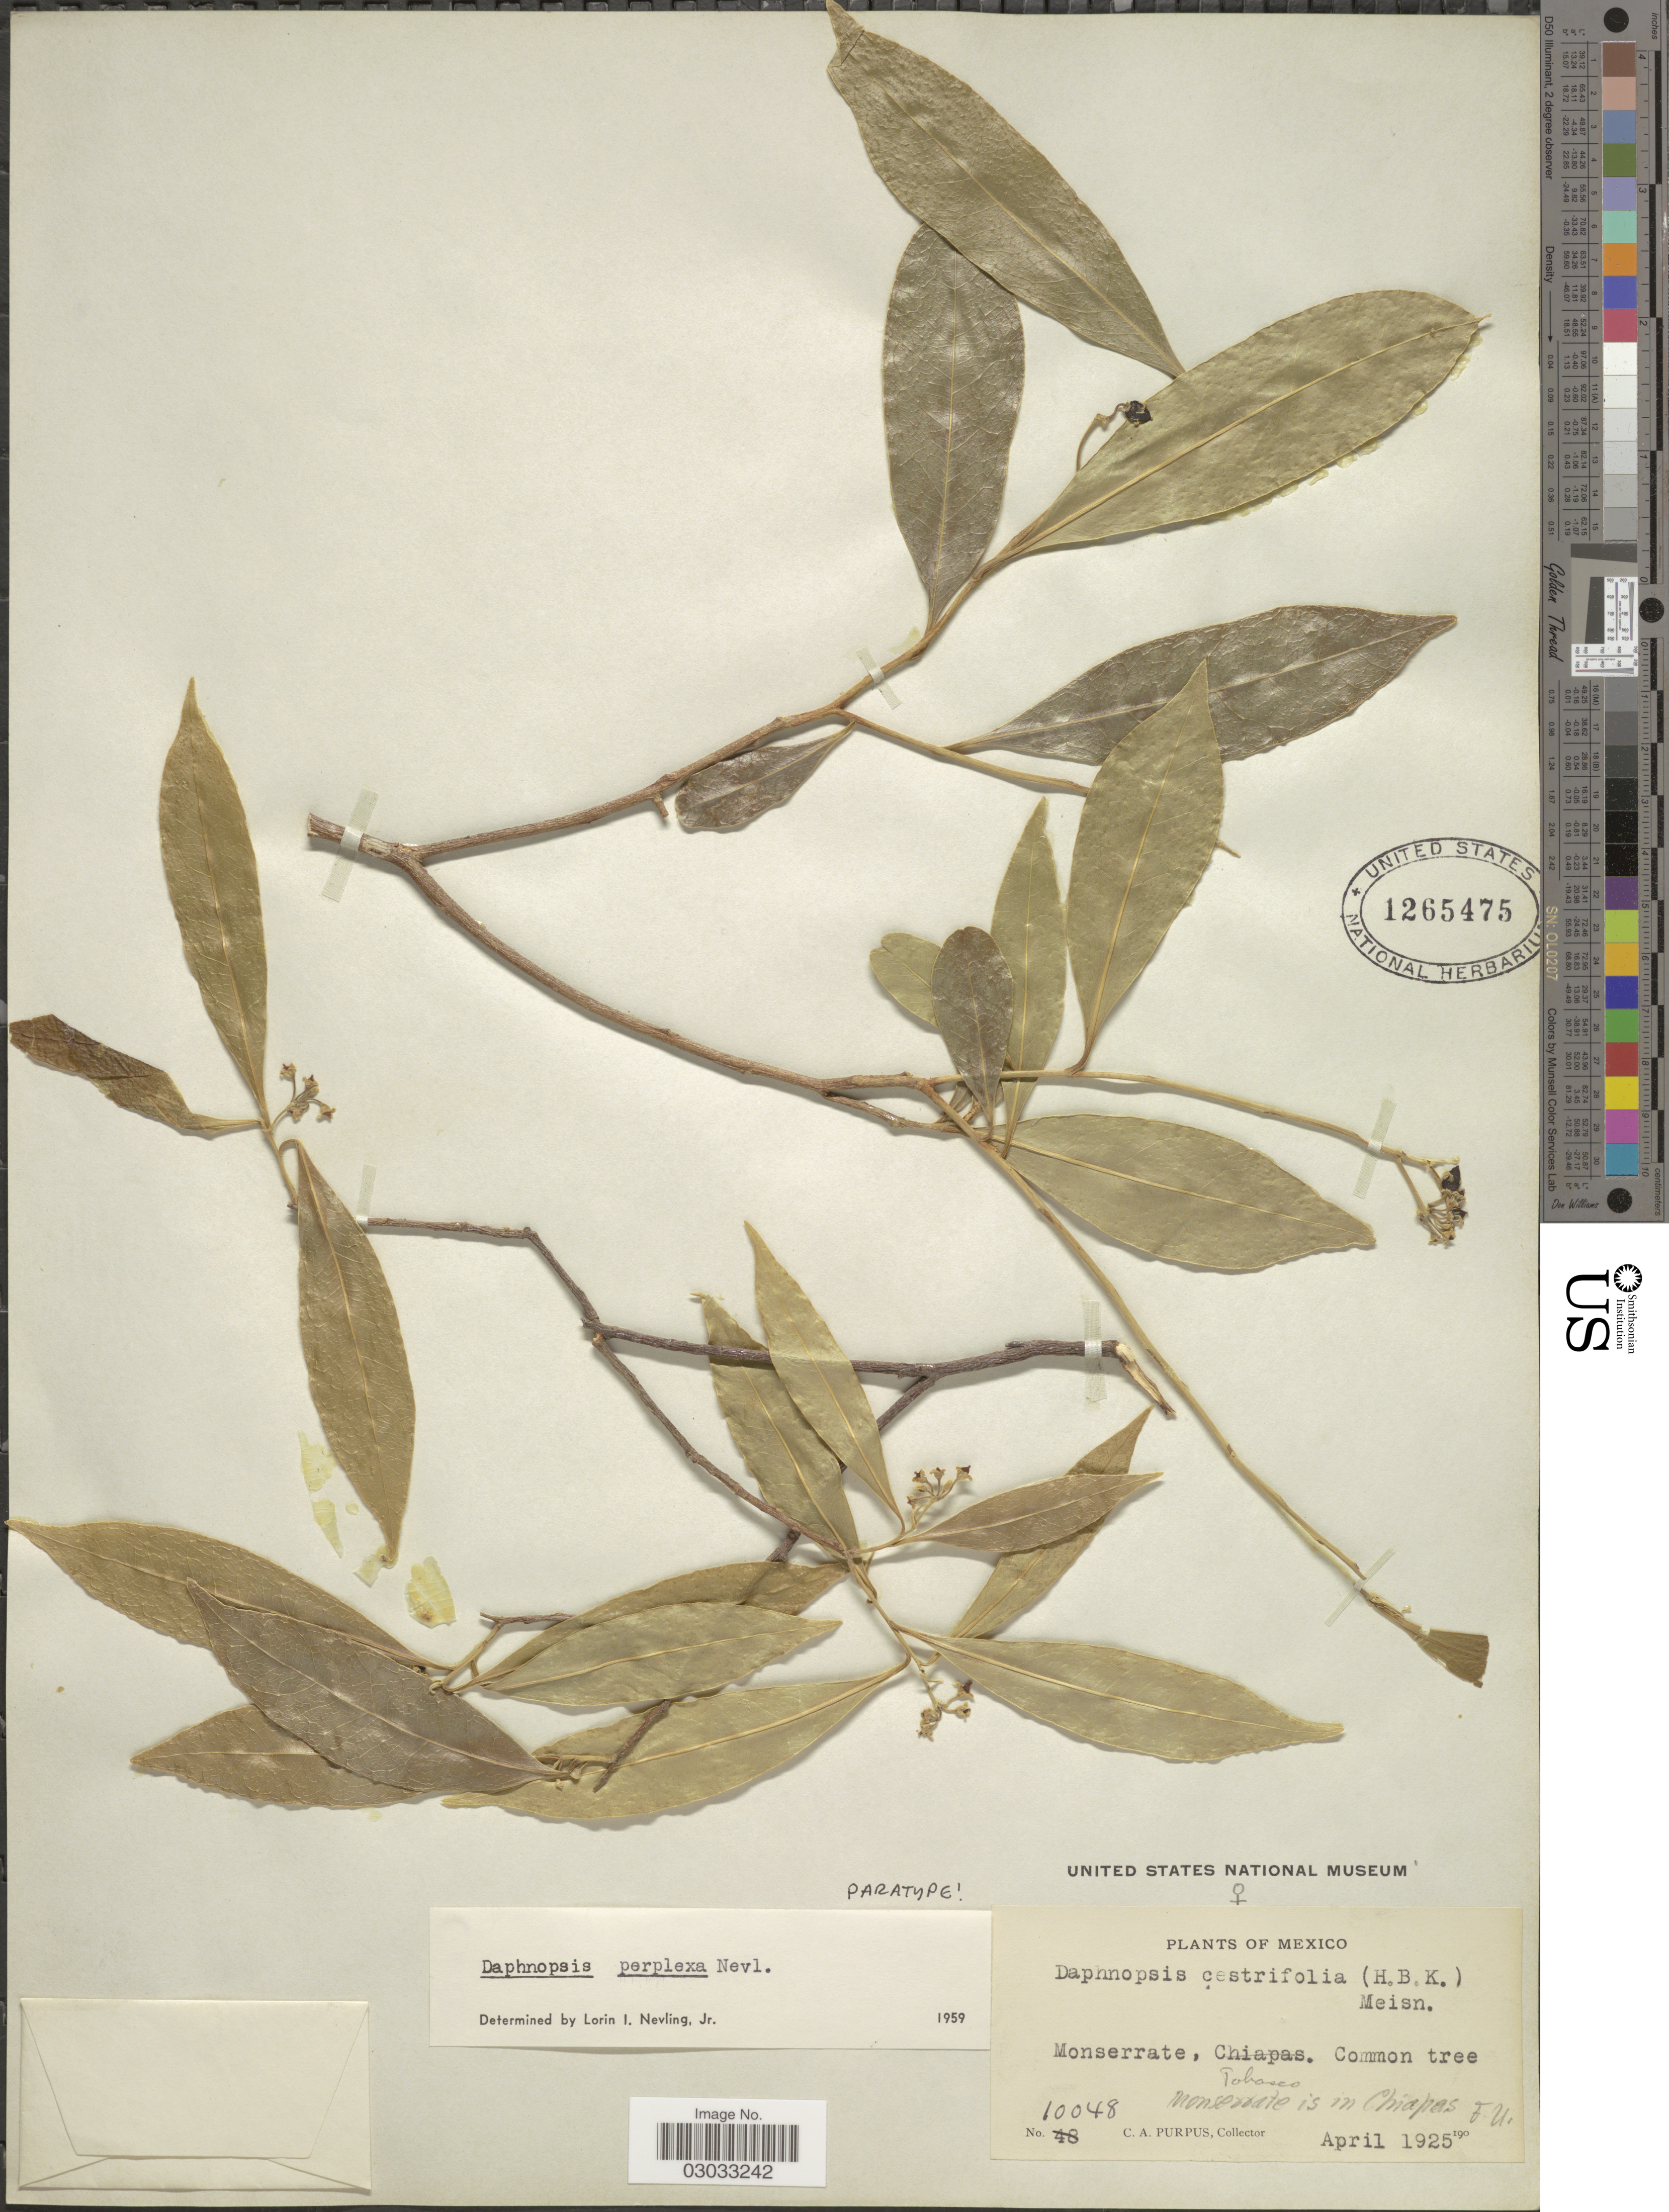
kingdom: Plantae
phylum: Tracheophyta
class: Magnoliopsida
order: Malvales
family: Thymelaeaceae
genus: Daphnopsis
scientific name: Daphnopsis perplexa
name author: Nevling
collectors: C. A. Purpus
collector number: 10048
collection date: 1925-04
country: Mexico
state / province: Chiapas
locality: Monserrate, Tobasco, Monserrate is in Chiapas.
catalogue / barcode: US 1265475